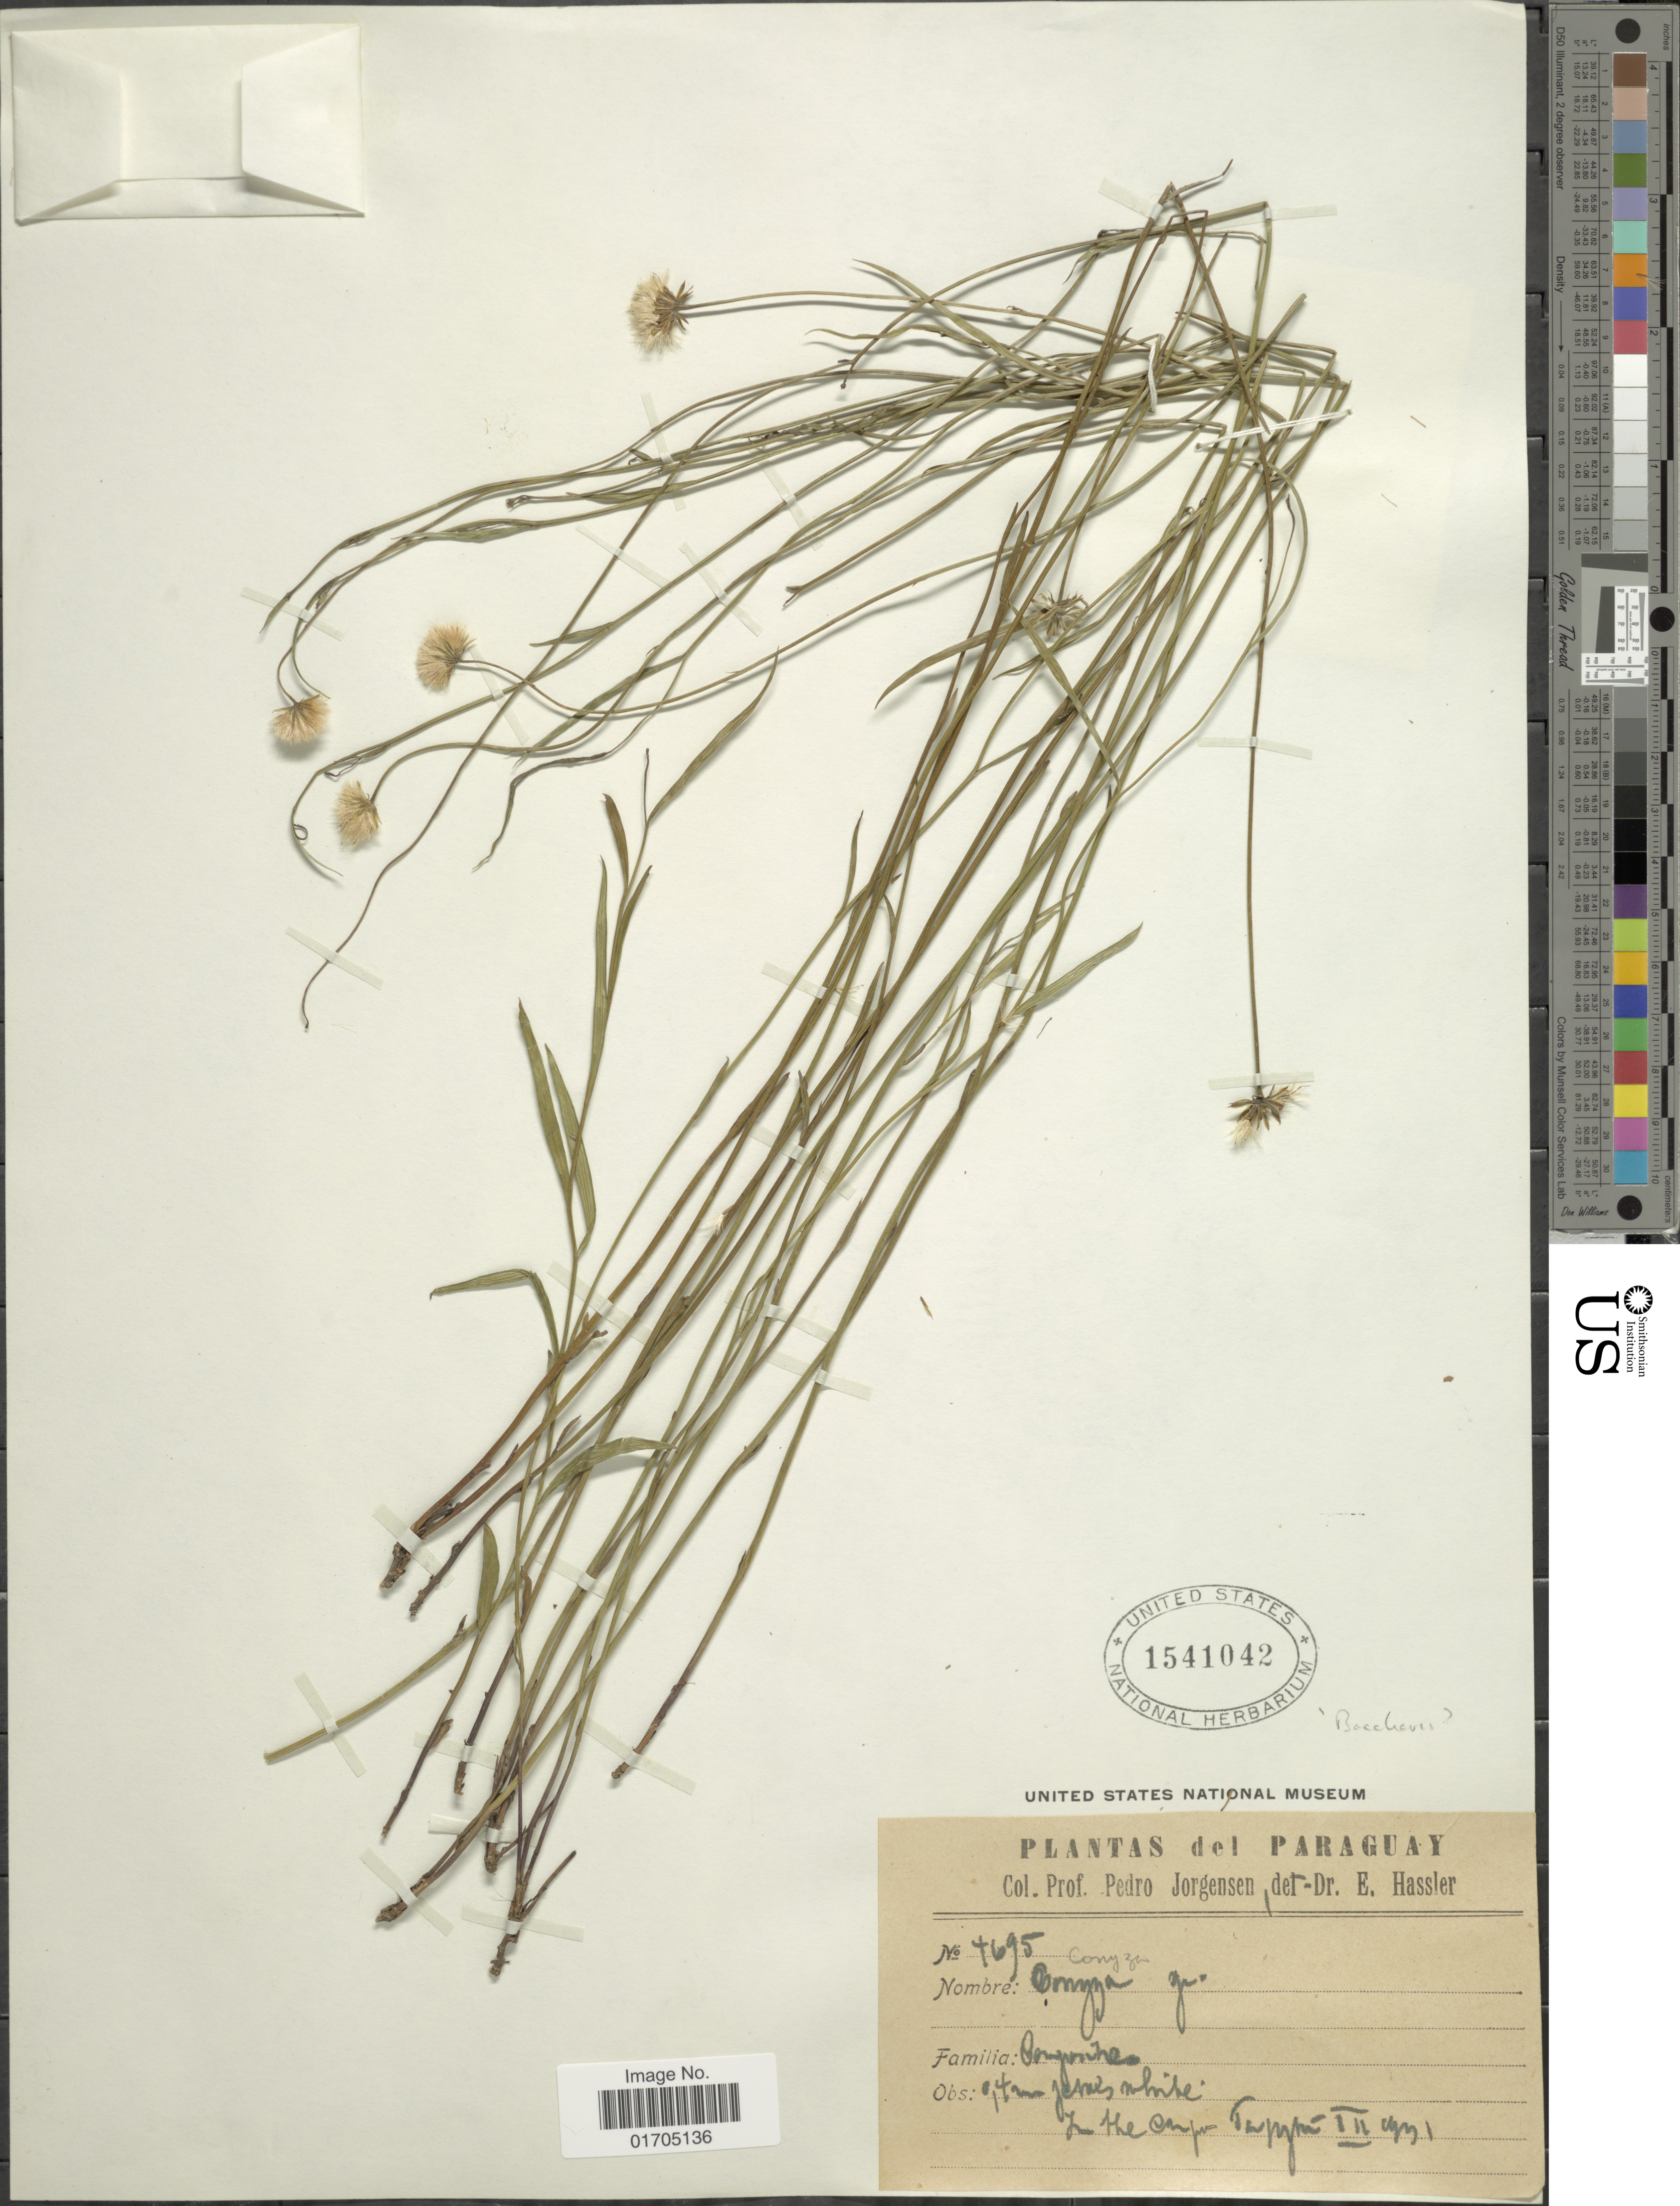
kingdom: Plantae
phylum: Tracheophyta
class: Magnoliopsida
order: Asterales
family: Asteraceae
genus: Symphyotrichum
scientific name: Symphyotrichum sp.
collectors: P. Jörgensen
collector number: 4695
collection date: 1931-03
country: Paraguay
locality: In the campo Tapytá.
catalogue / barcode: US 1541042